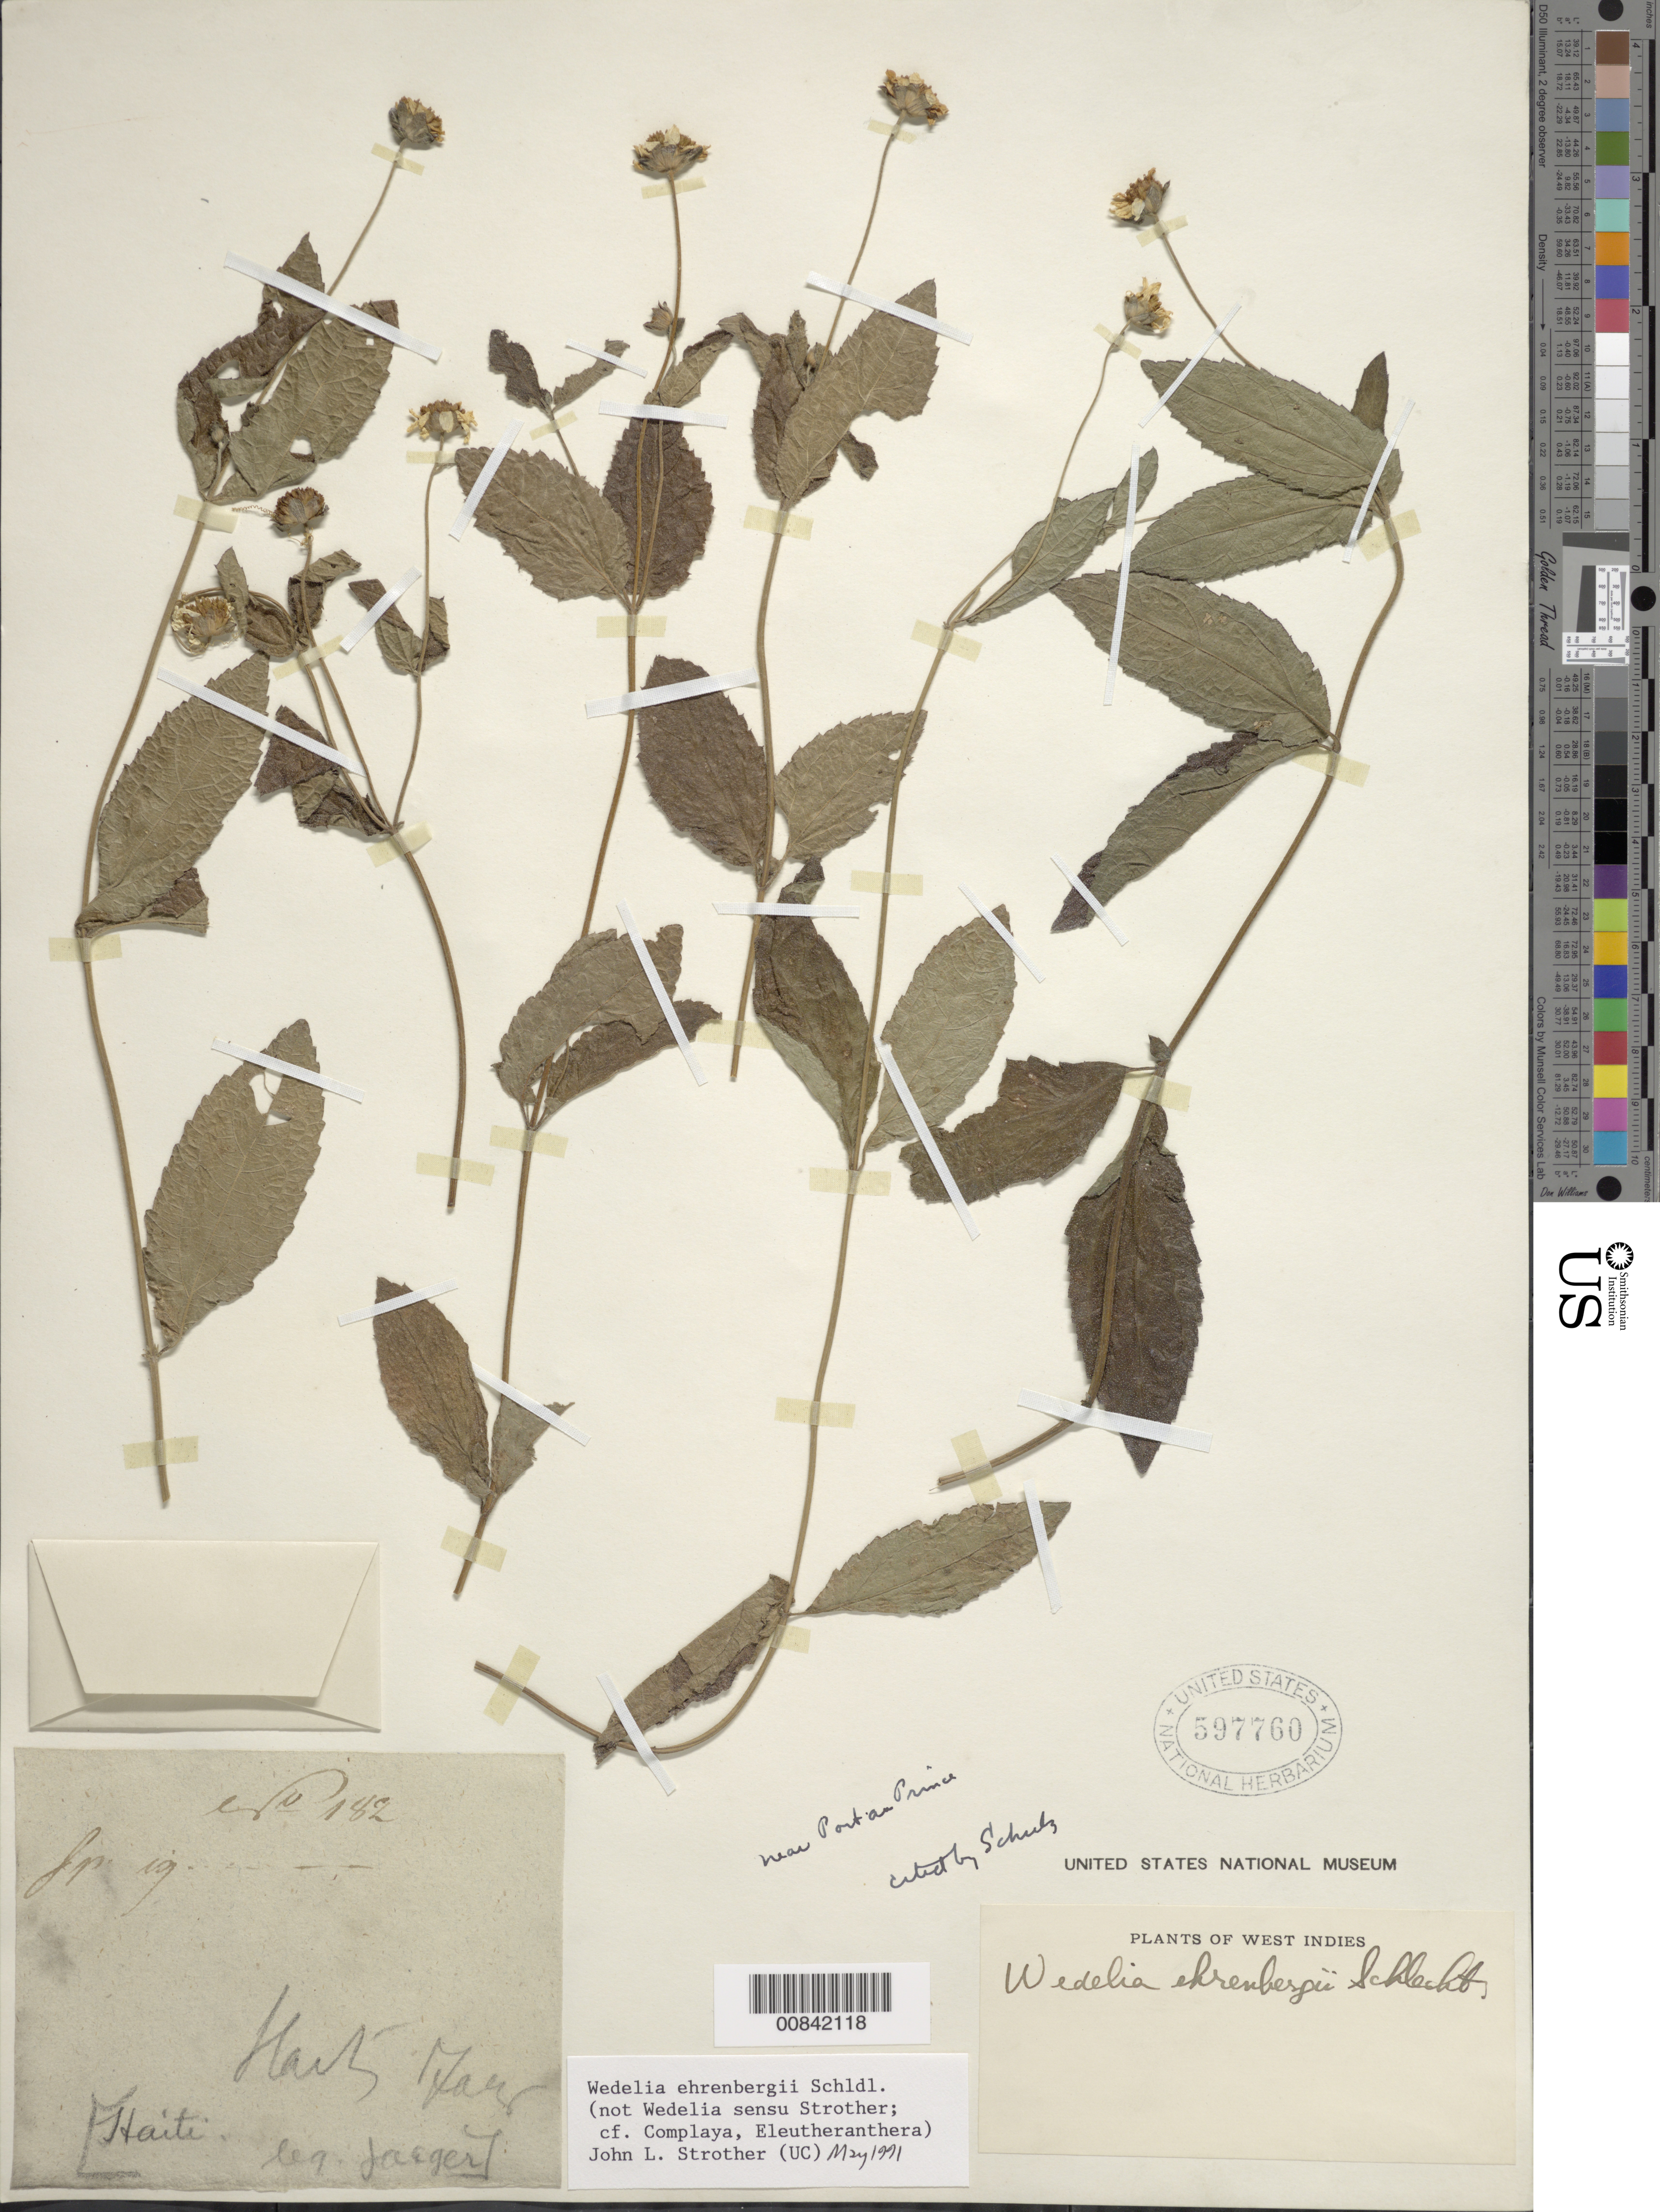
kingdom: Plantae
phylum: Tracheophyta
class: Magnoliopsida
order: Asterales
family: Asteraceae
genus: Wedelia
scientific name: Wedelia ehrenbergii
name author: Less.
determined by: Strother, J. L.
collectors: -. Jaeger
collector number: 182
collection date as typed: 18--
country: Haiti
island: Hispaniola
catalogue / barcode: US 597760